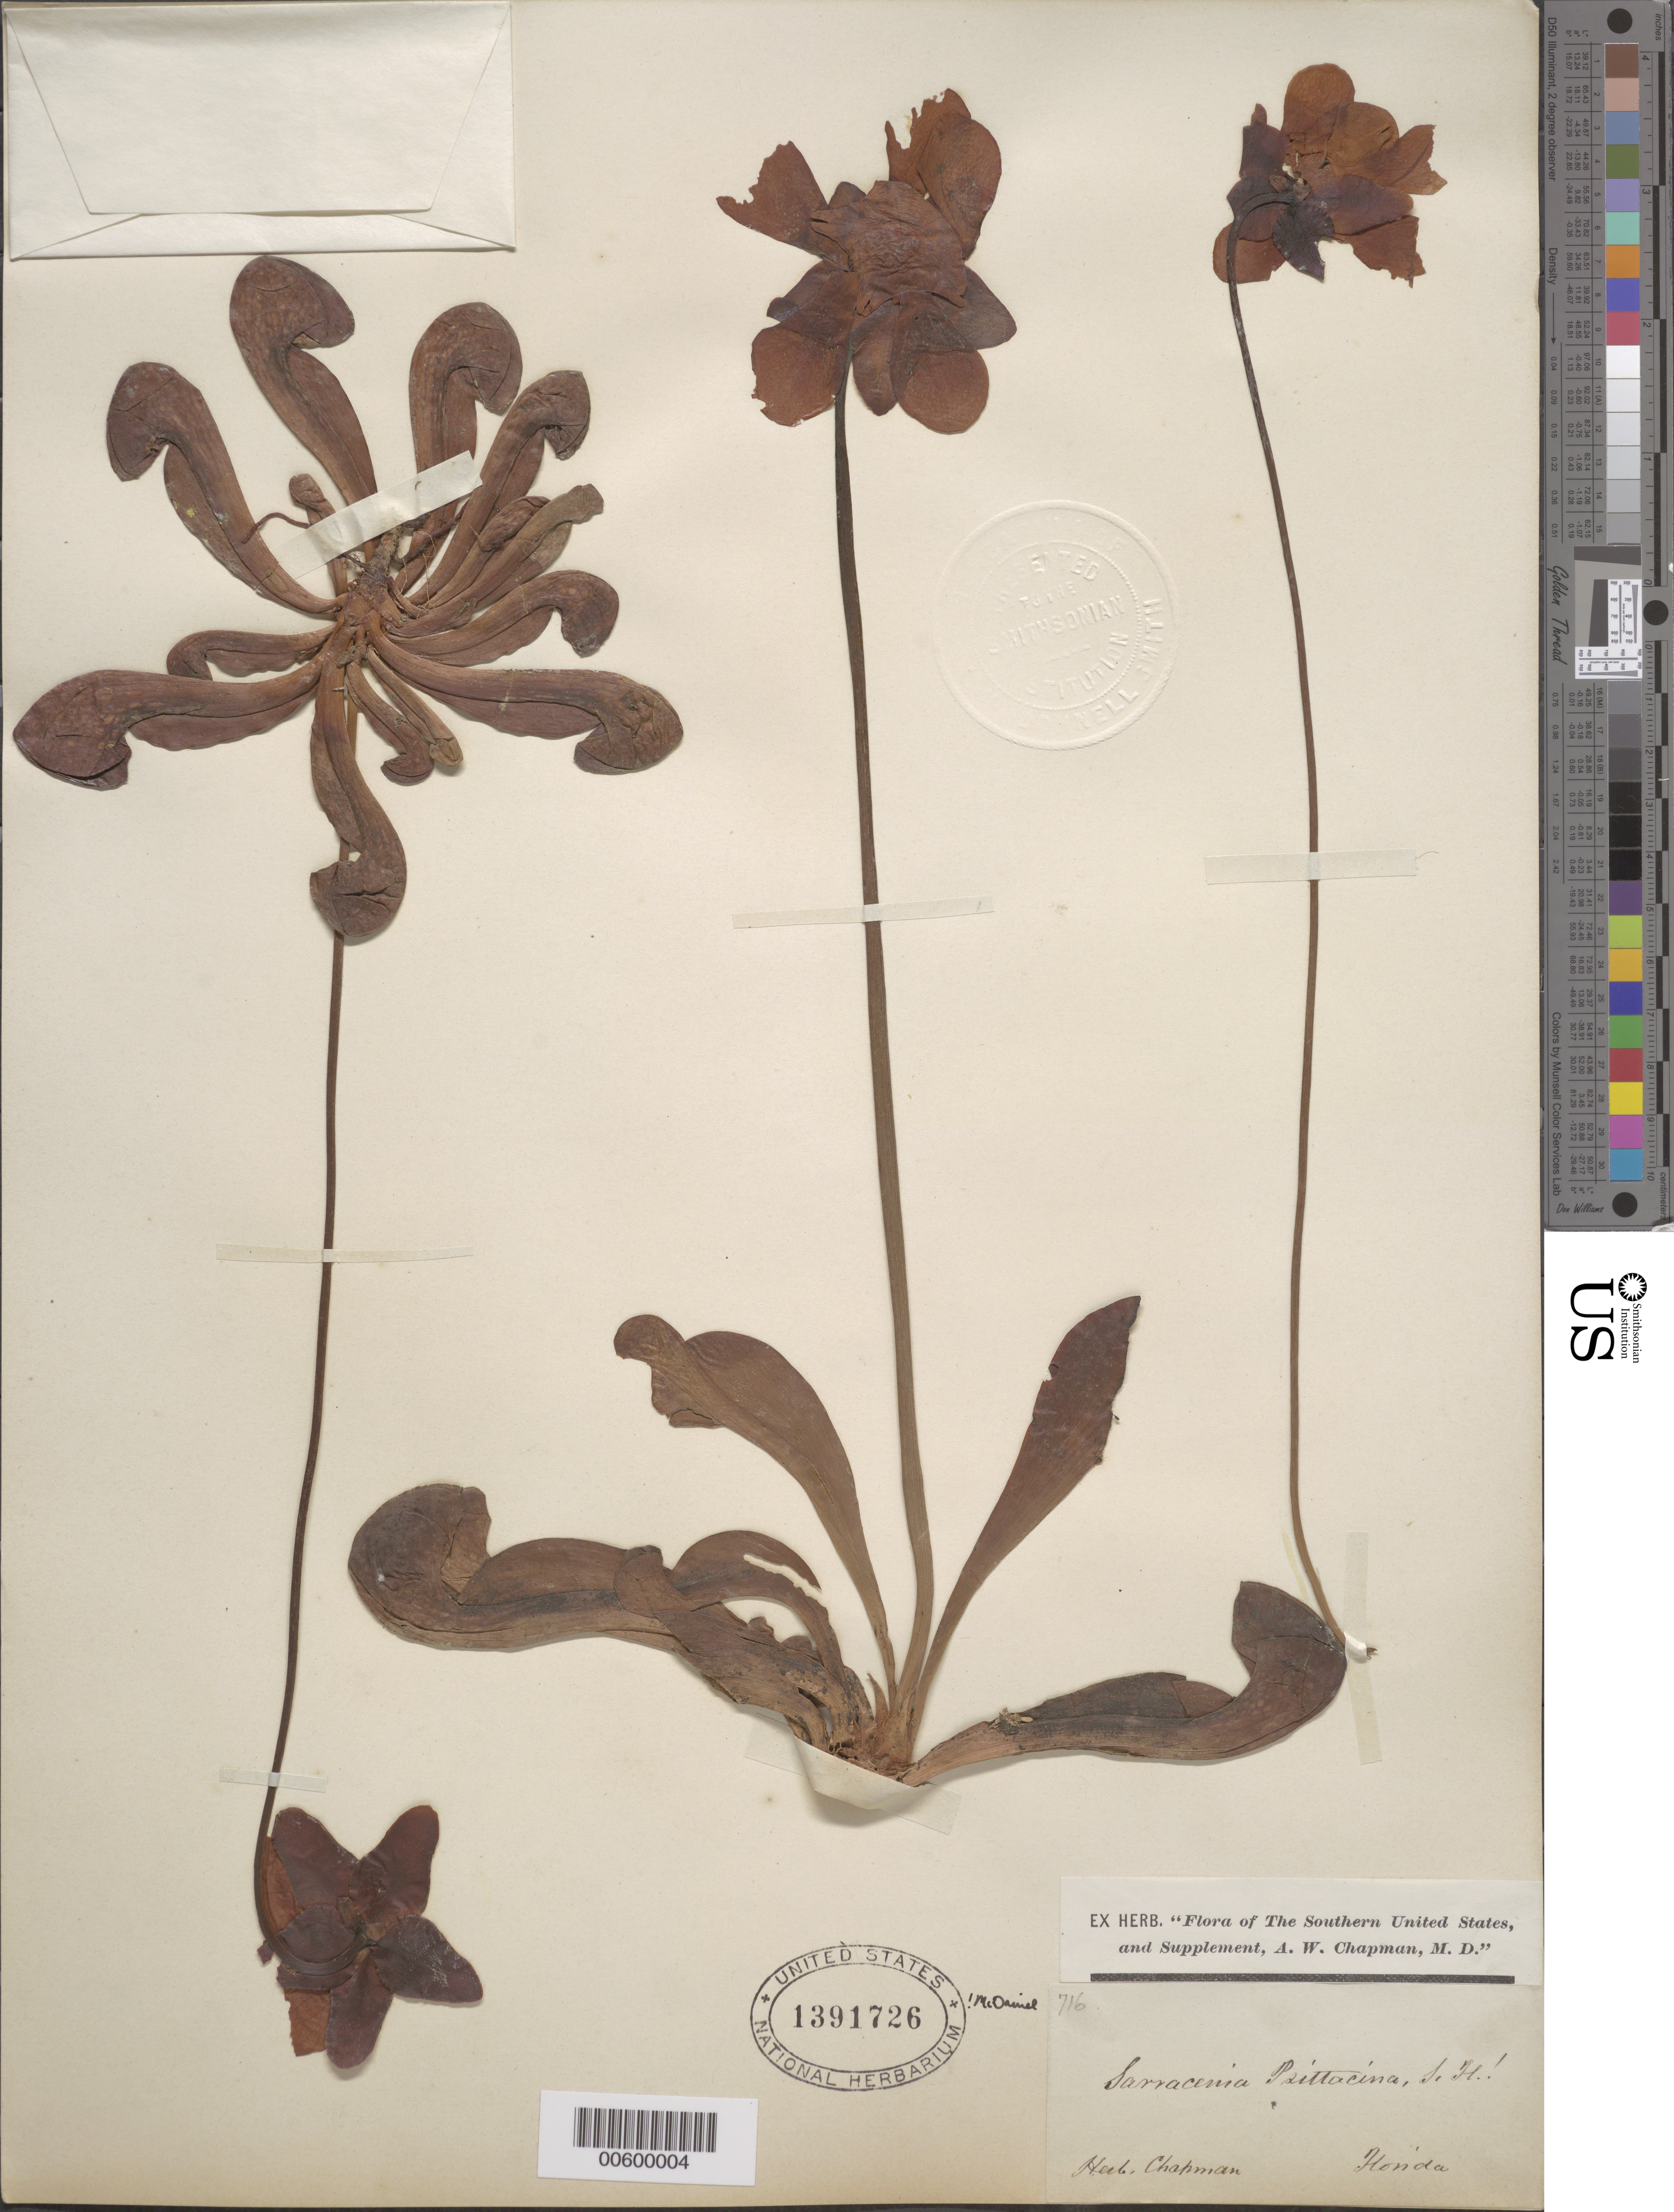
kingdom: Plantae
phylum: Tracheophyta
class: Magnoliopsida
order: Fabales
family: Fabaceae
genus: Platymiscium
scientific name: Platymiscium pleiostachyum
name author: Donn. Sm.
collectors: A. W. Chapman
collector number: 716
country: United States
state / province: Florida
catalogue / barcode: US 1391726